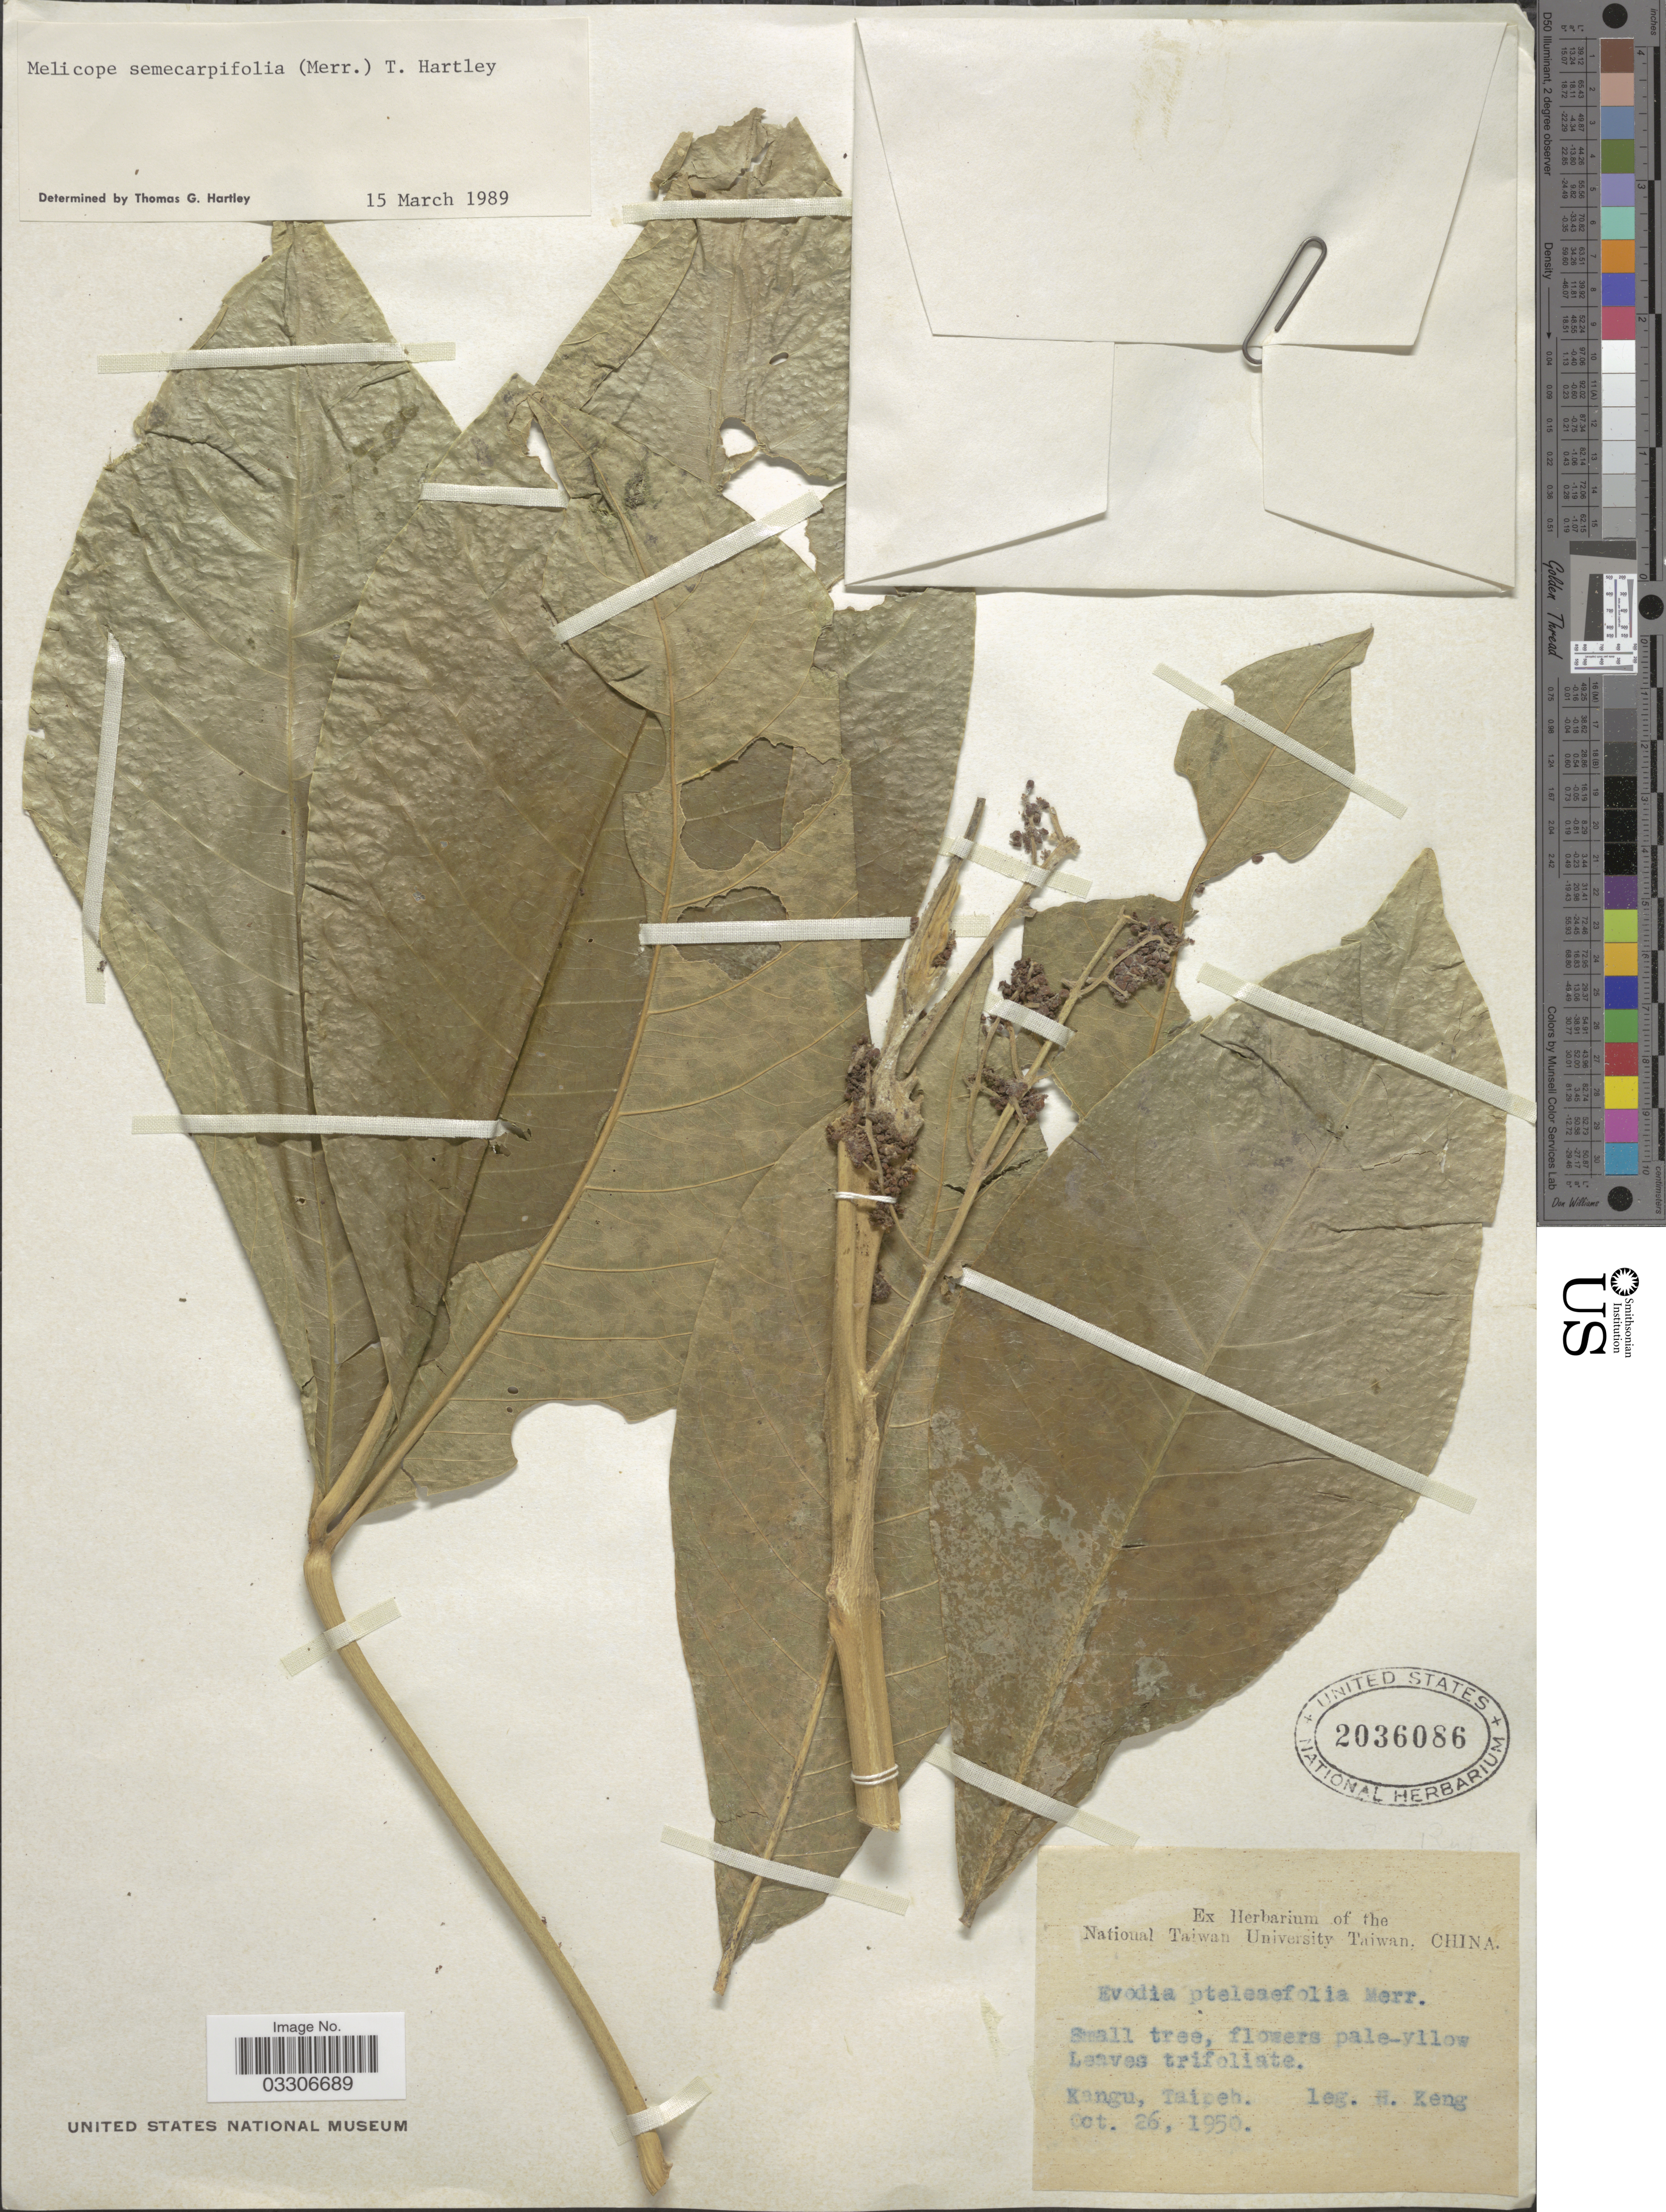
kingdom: Plantae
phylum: Tracheophyta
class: Magnoliopsida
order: Sapindales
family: Rutaceae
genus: Melicope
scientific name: Melicope semecarpifolia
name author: (Merr.) T.G. Hartley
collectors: H. Keng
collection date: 1950-10-26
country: Taiwan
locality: Kangu, Taipeh.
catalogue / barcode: US 2036086